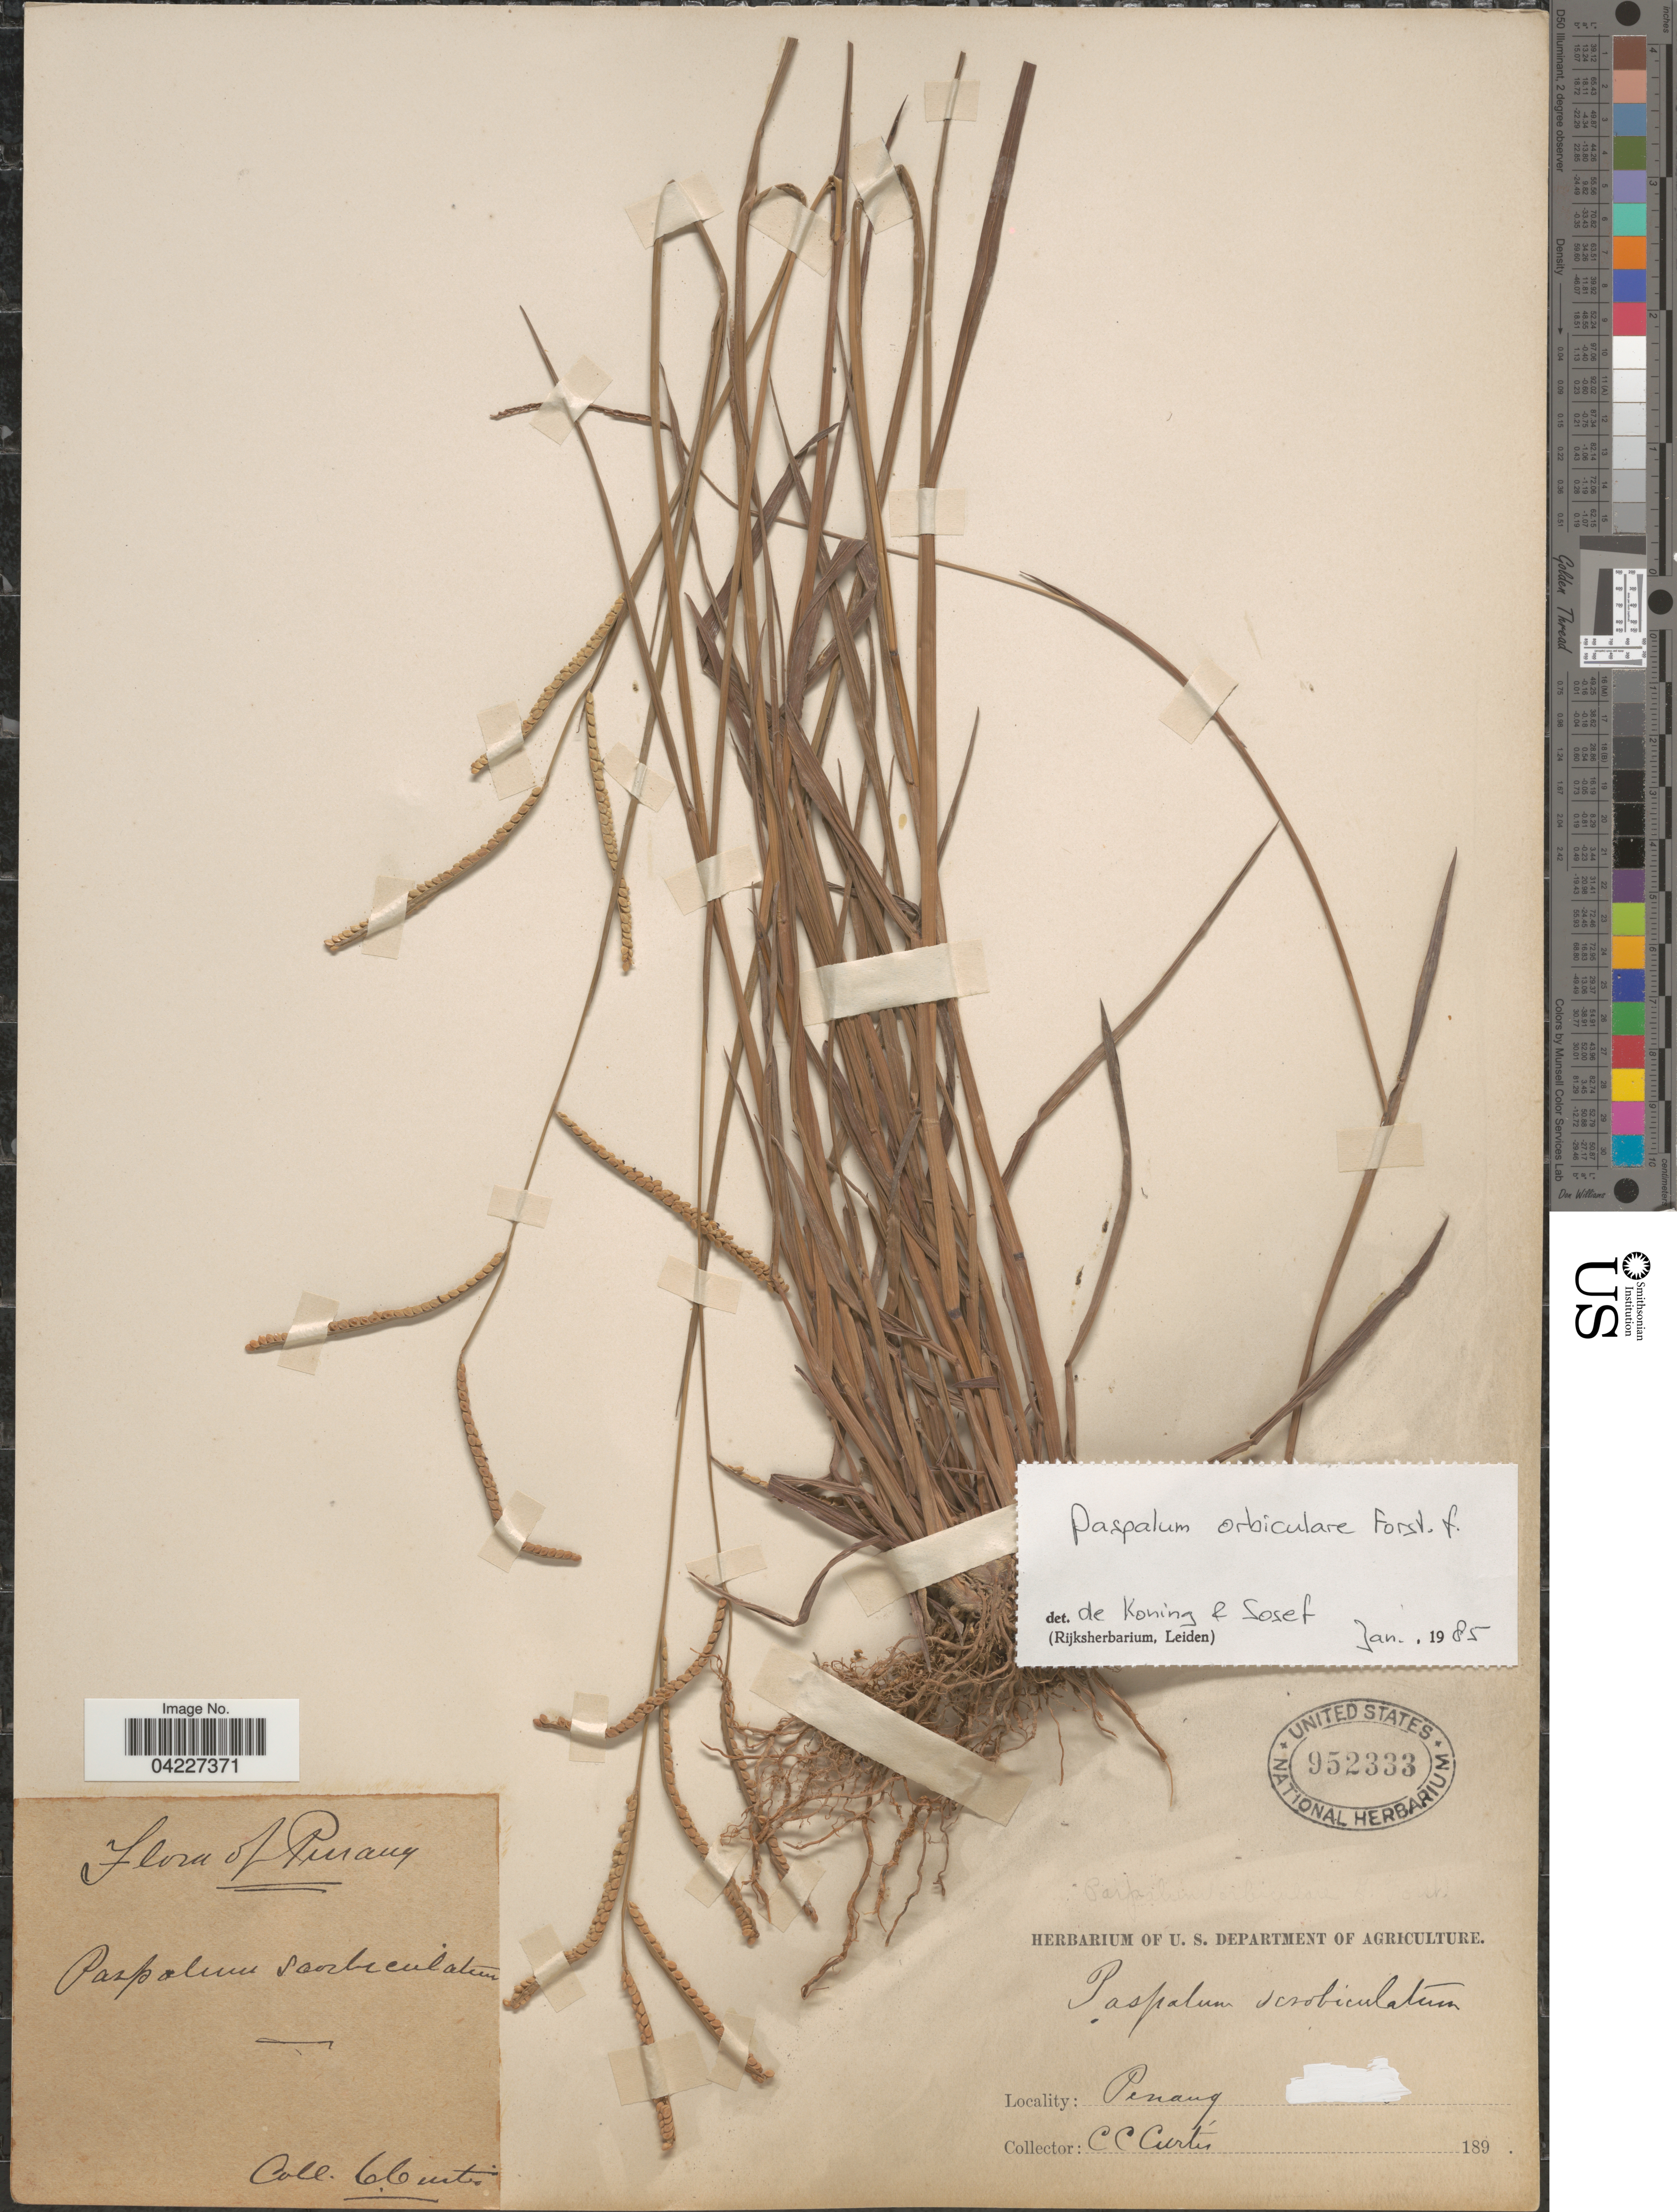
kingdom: Plantae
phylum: Tracheophyta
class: Liliopsida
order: Poales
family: Poaceae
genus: Paspalum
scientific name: Paspalum orbiculare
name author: G. Forst.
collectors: C. Curtis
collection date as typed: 189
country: Malaysia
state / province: Pinang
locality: Penang.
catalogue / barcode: US 952333